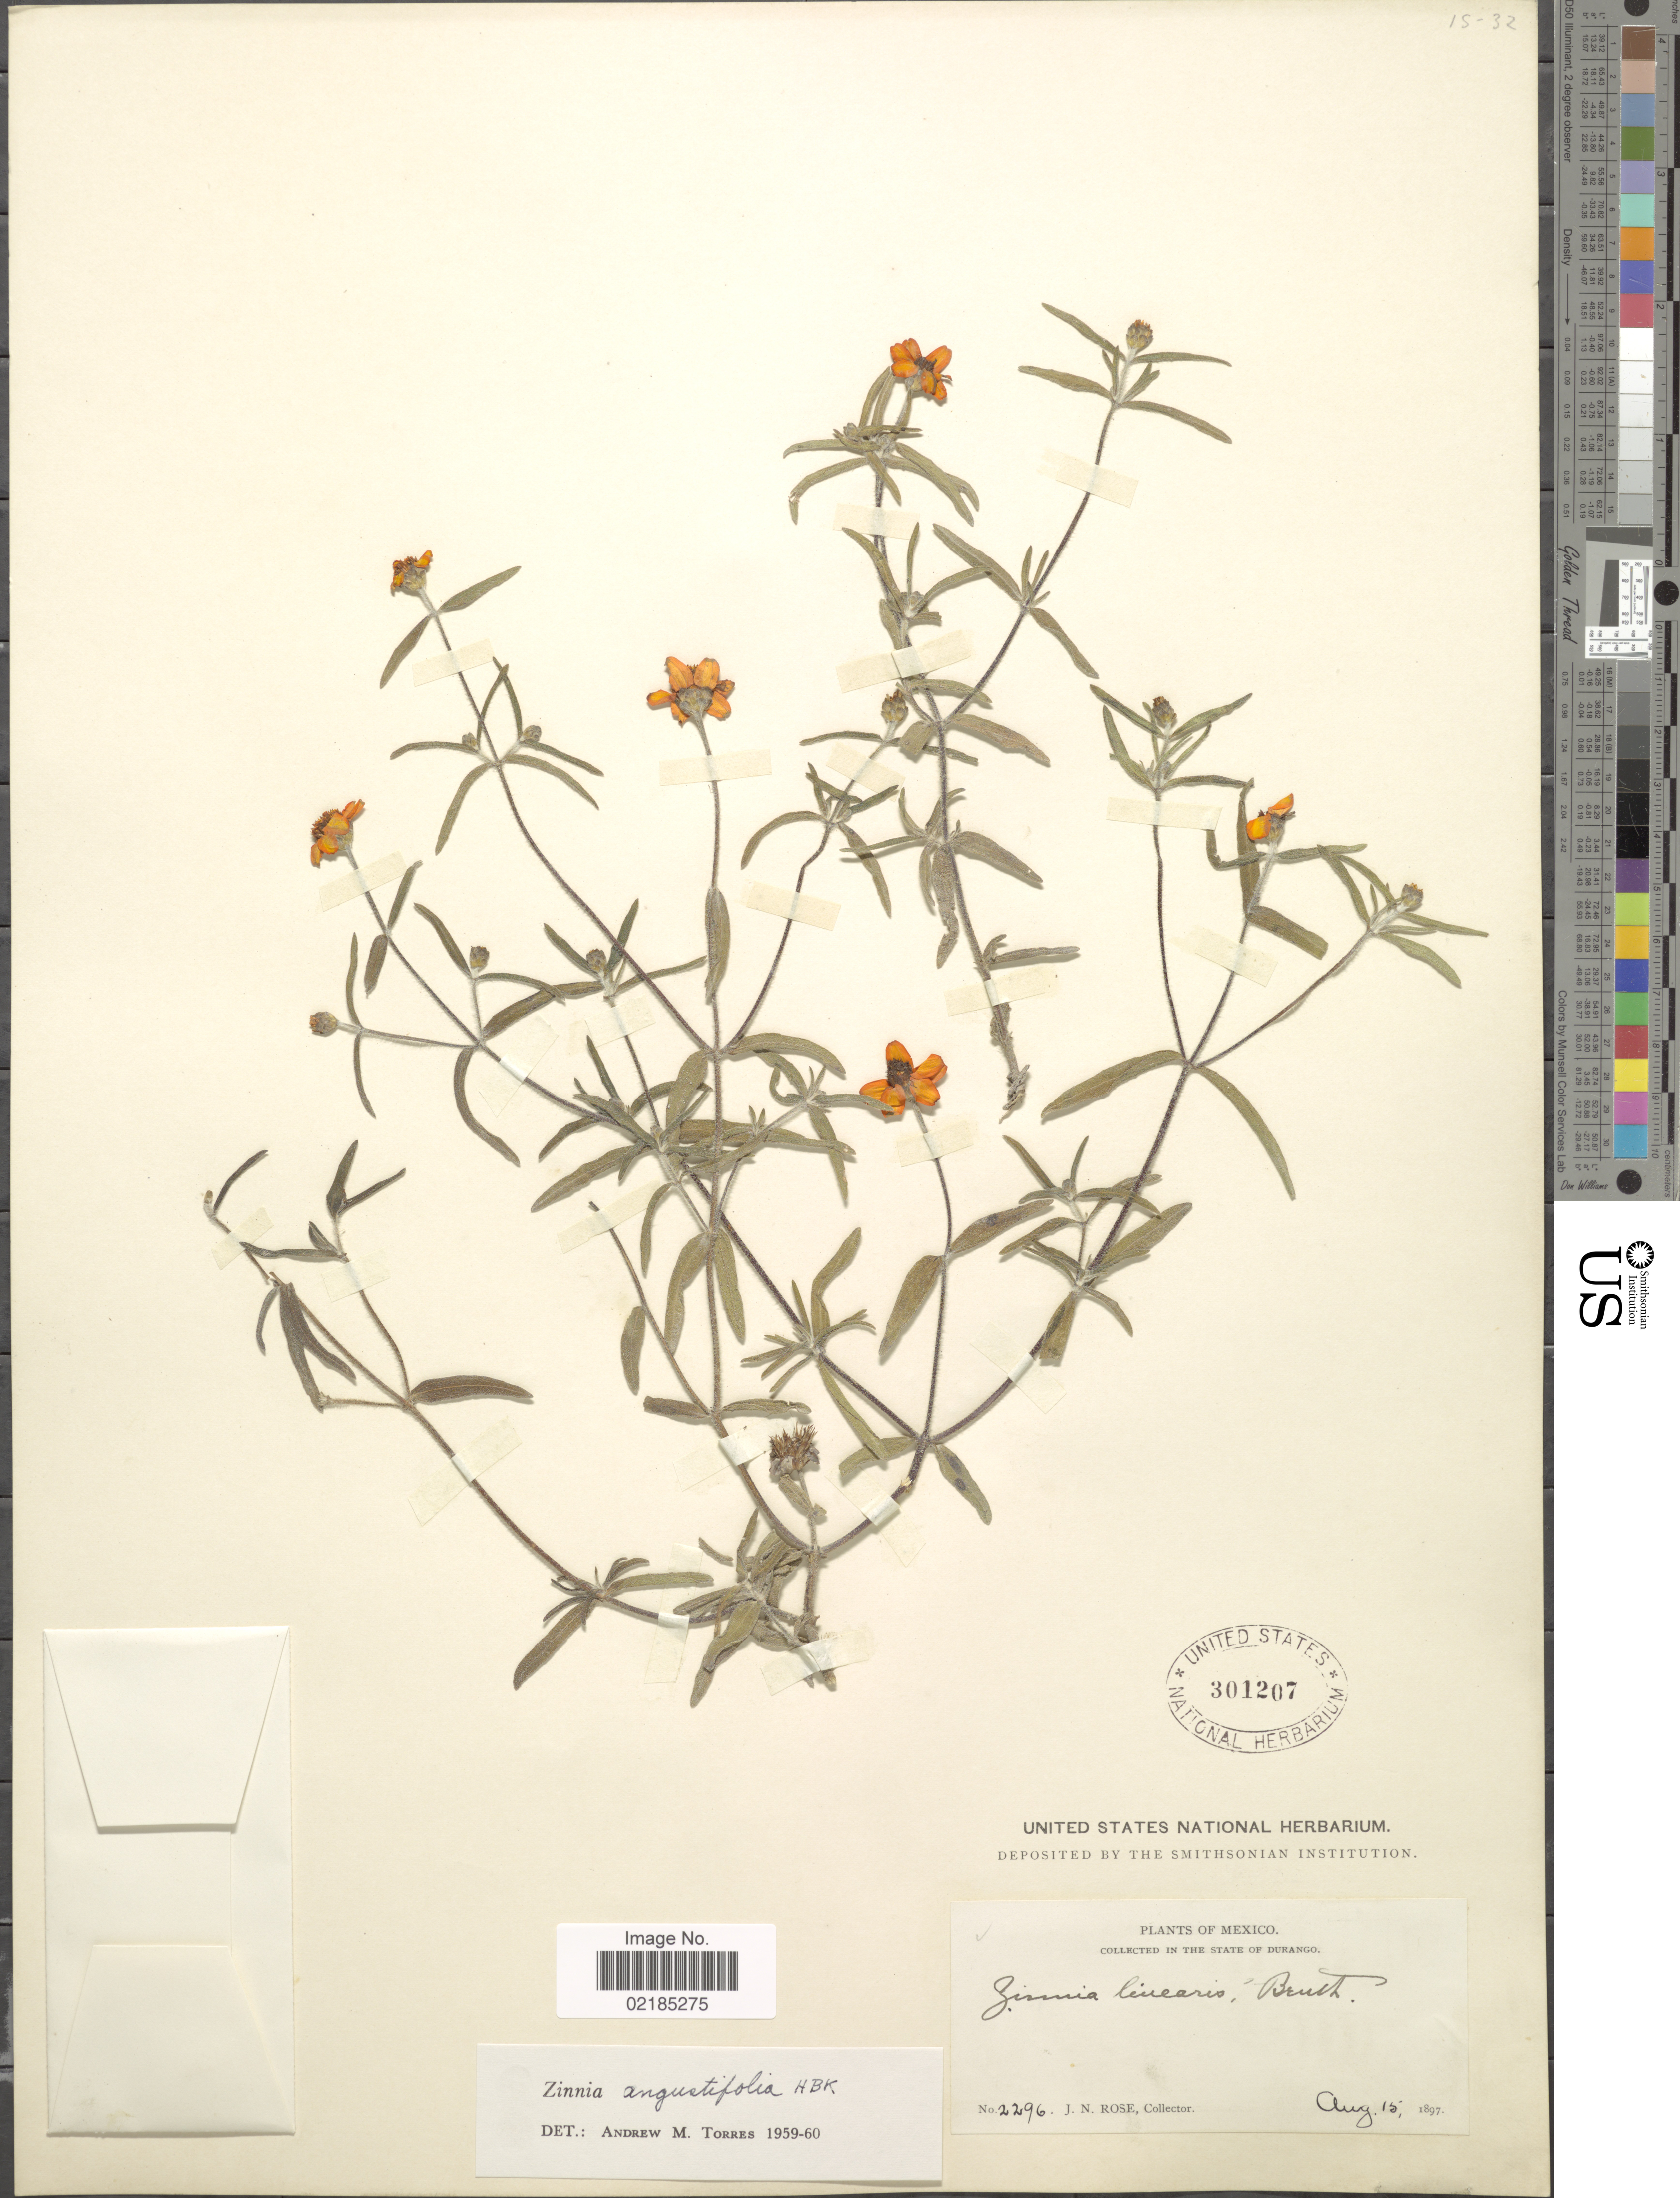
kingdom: Plantae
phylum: Tracheophyta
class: Magnoliopsida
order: Asterales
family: Asteraceae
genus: Zinnia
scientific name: Zinnia angustifolia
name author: Kunth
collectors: J. N. Rose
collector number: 2296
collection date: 1897-08-15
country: Mexico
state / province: Durango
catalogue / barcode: US 301207